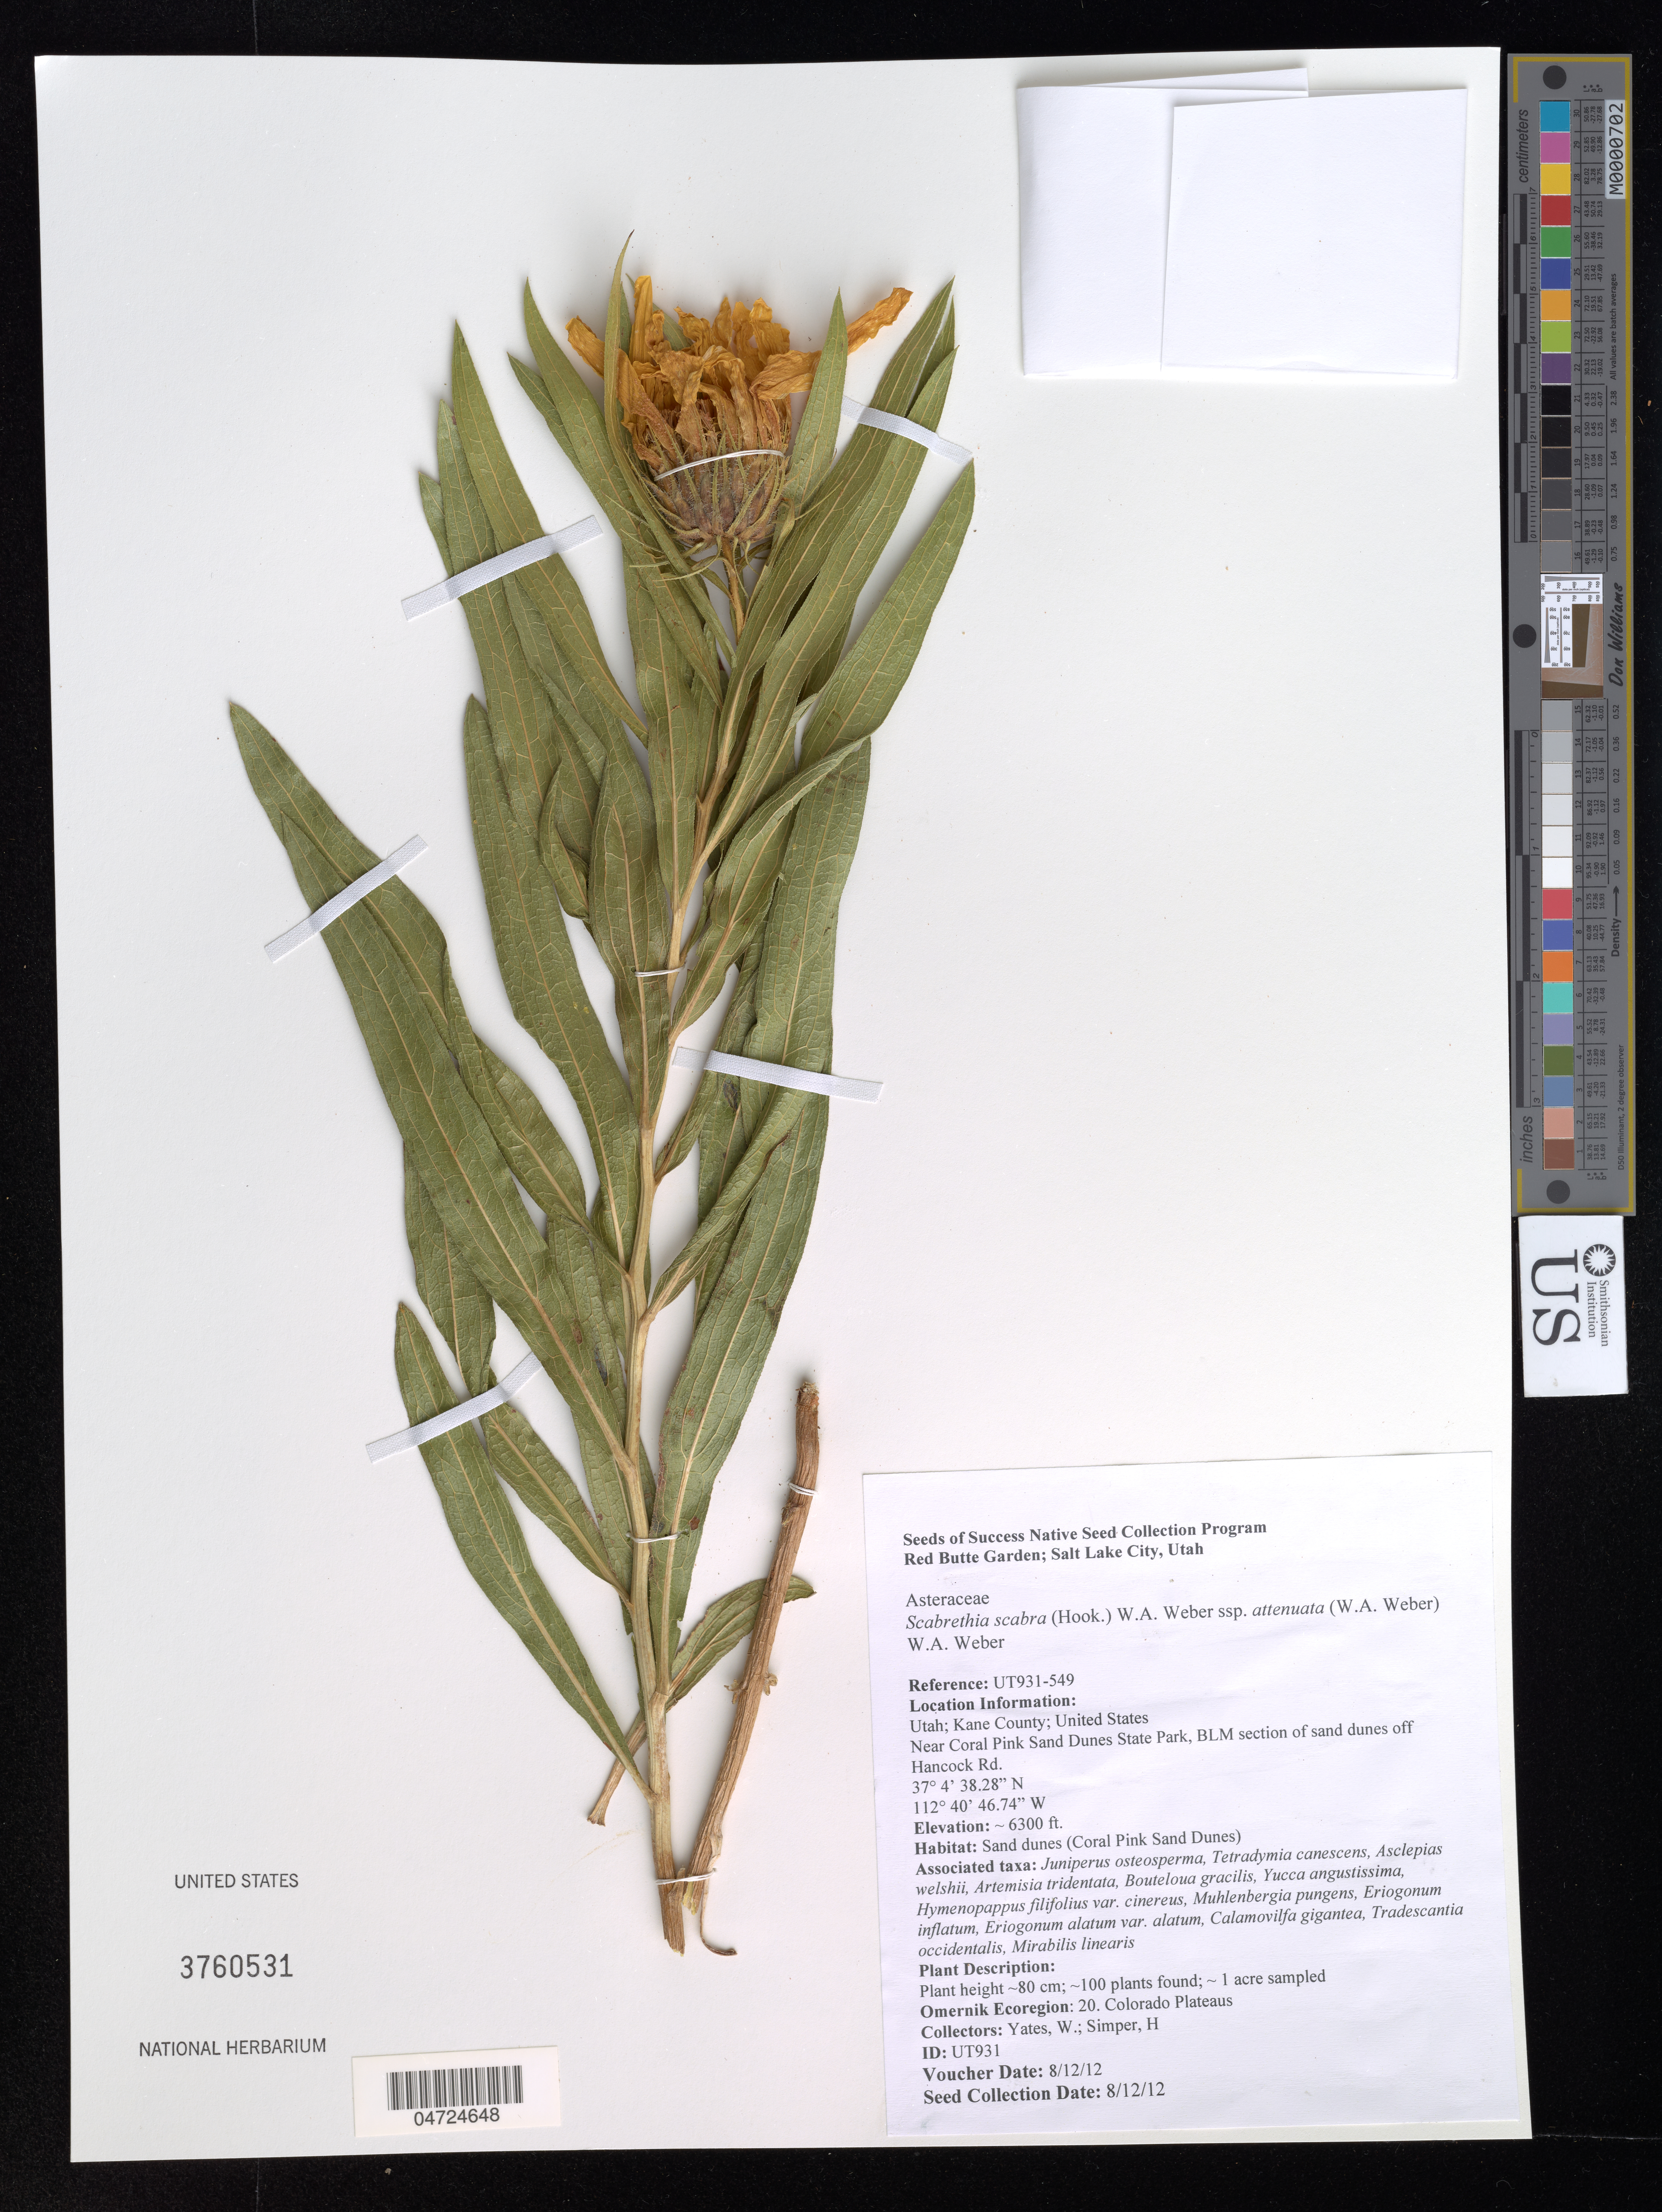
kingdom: Plantae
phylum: Tracheophyta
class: Magnoliopsida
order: Asterales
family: Asteraceae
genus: Scabrethia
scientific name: Scabrethia scabra subsp. attenuata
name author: (W.A. Weber) W.A. Weber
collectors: W. Yates & H. Simper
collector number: UT931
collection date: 2012-08-12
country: United States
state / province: Utah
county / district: Kane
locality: Kane County. Near Coral Pink Sand Dunes State Park, BLM section of sand dunes off Hancock Rd. Omernik Ecoregion: 20. Colorado Plateaus.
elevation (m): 1920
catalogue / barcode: US 3760531